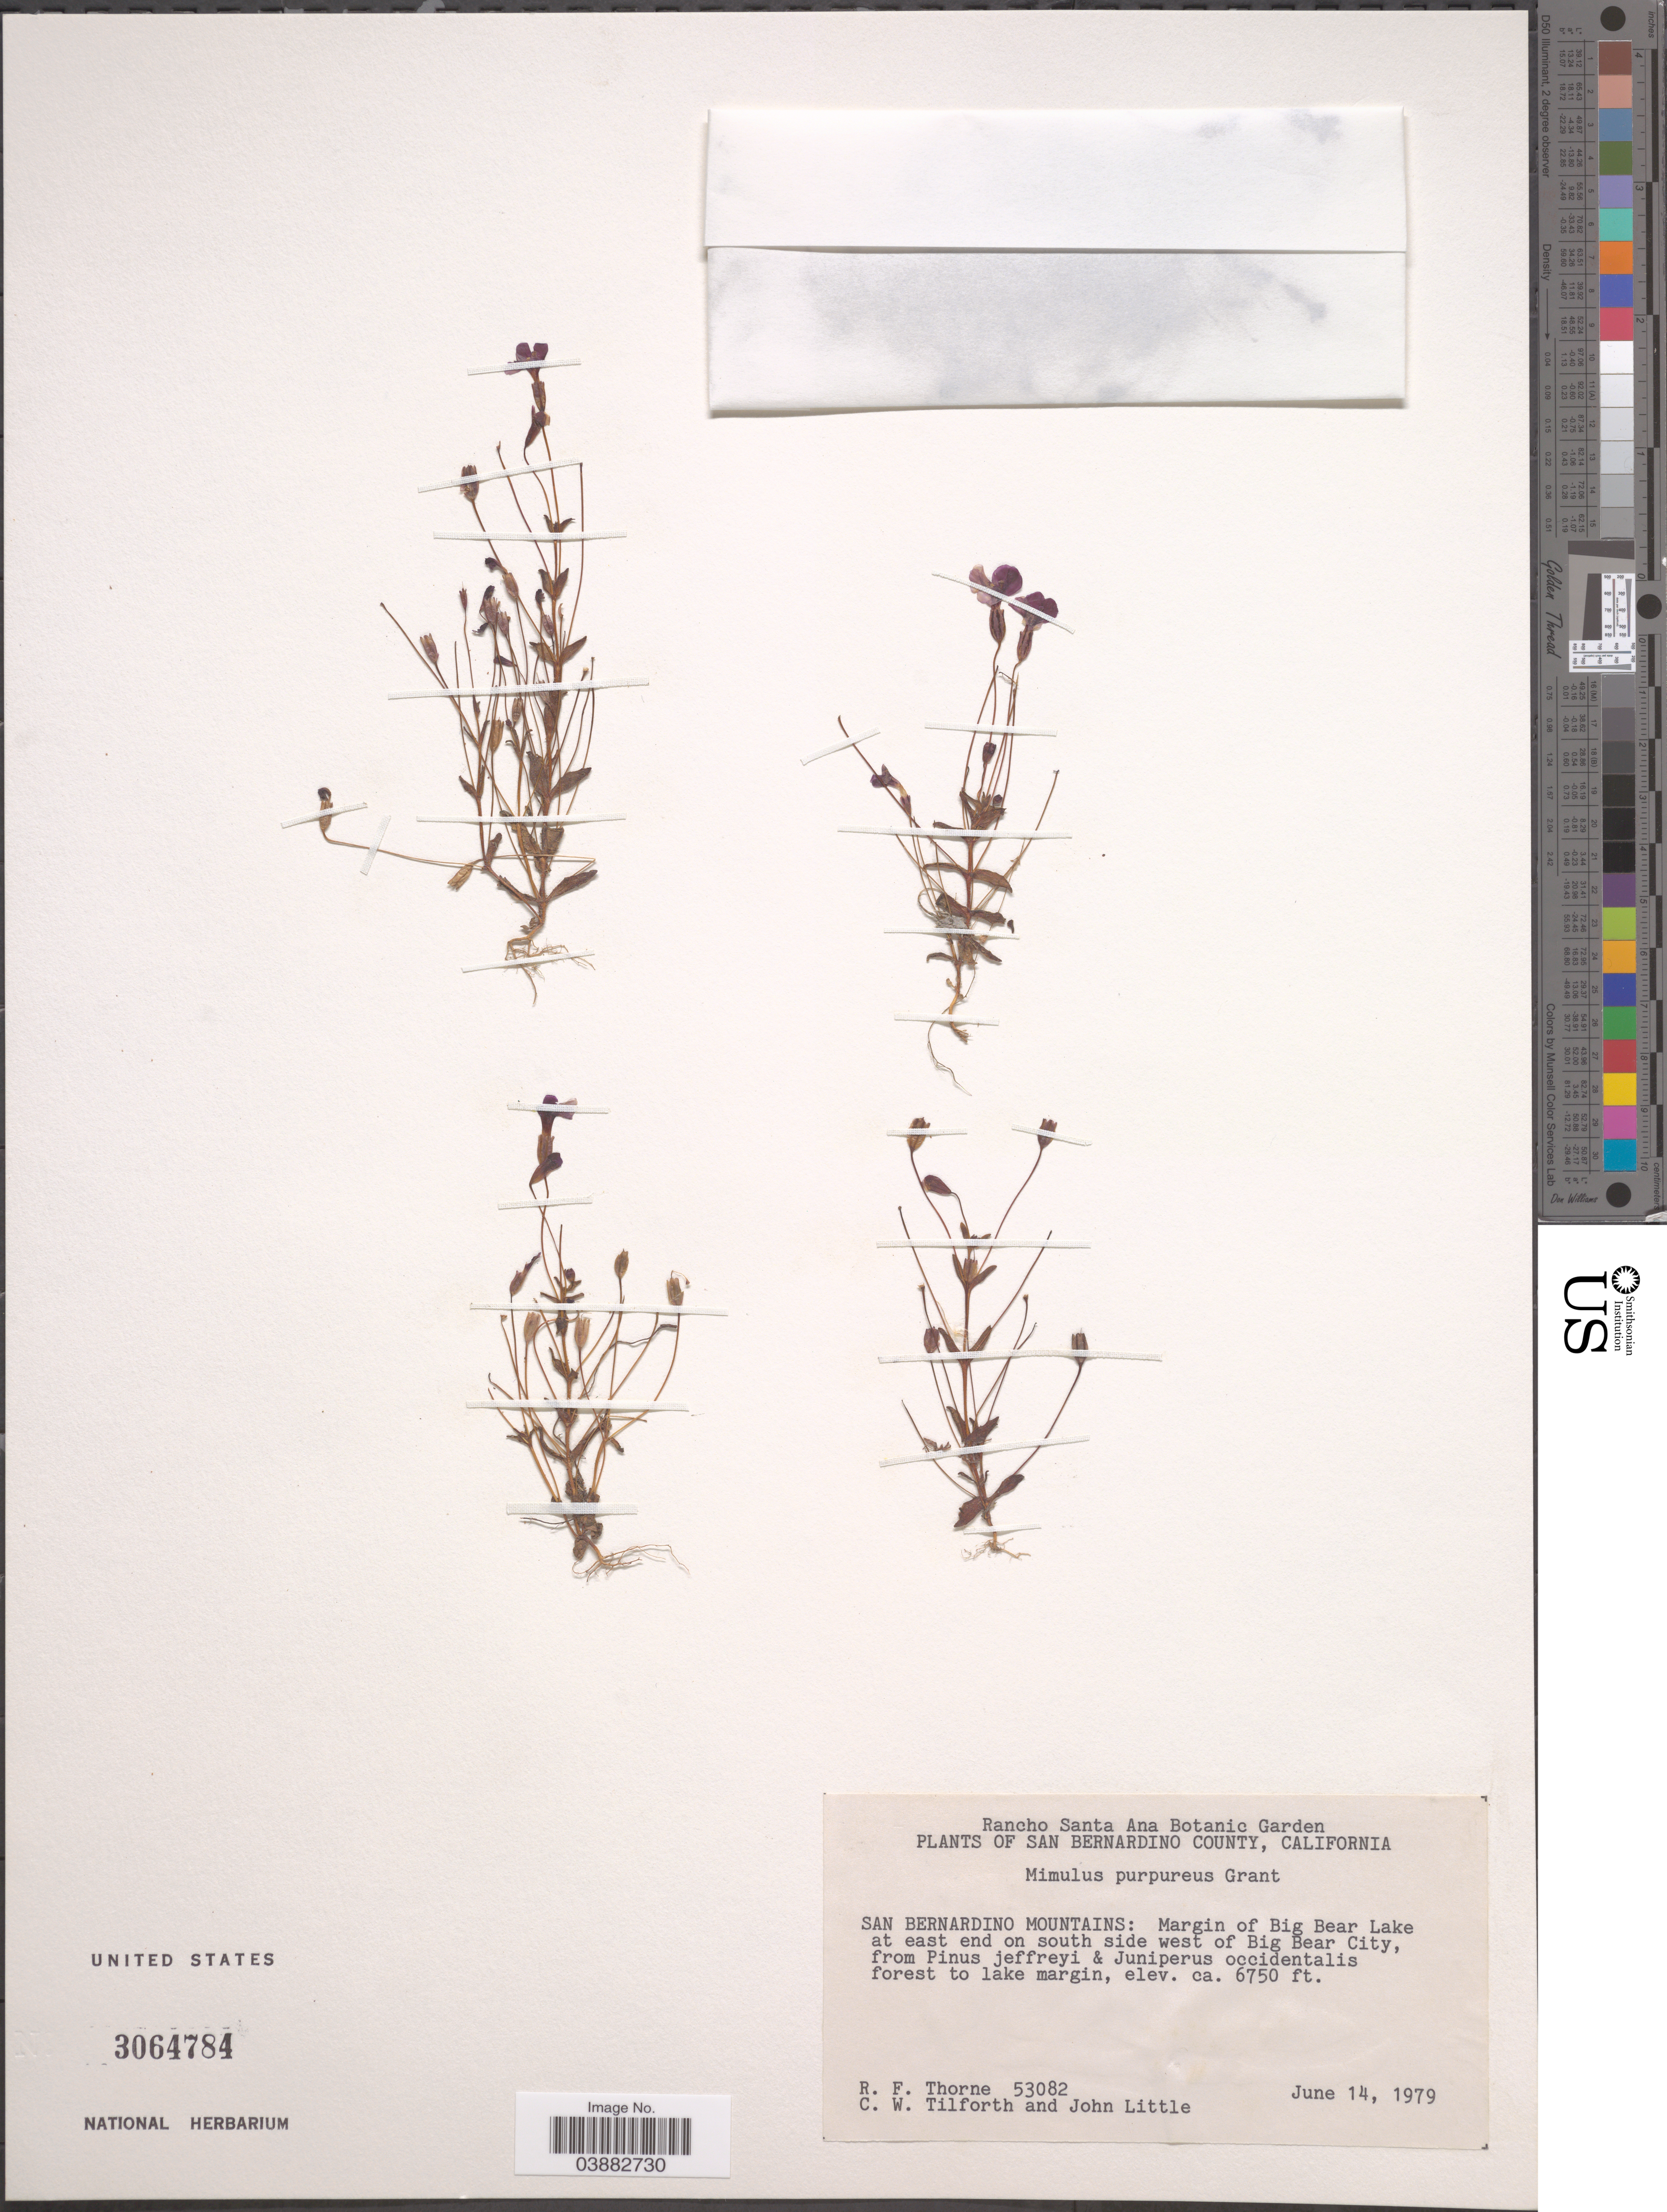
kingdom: Plantae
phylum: Tracheophyta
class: Magnoliopsida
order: Lamiales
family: Phrymaceae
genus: Mimulus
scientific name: Mimulus purpureus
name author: A.L. Grant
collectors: R. Thorne, C. Tilforth & J. Little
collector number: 53082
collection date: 1979-06-14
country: United States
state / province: California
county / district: San Bernardino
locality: San Bernardino County. San Bernardino Mountains: Margin of Big Bear Lake at east end on south side west of Big Bear City.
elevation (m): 2057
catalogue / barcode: US 3064784